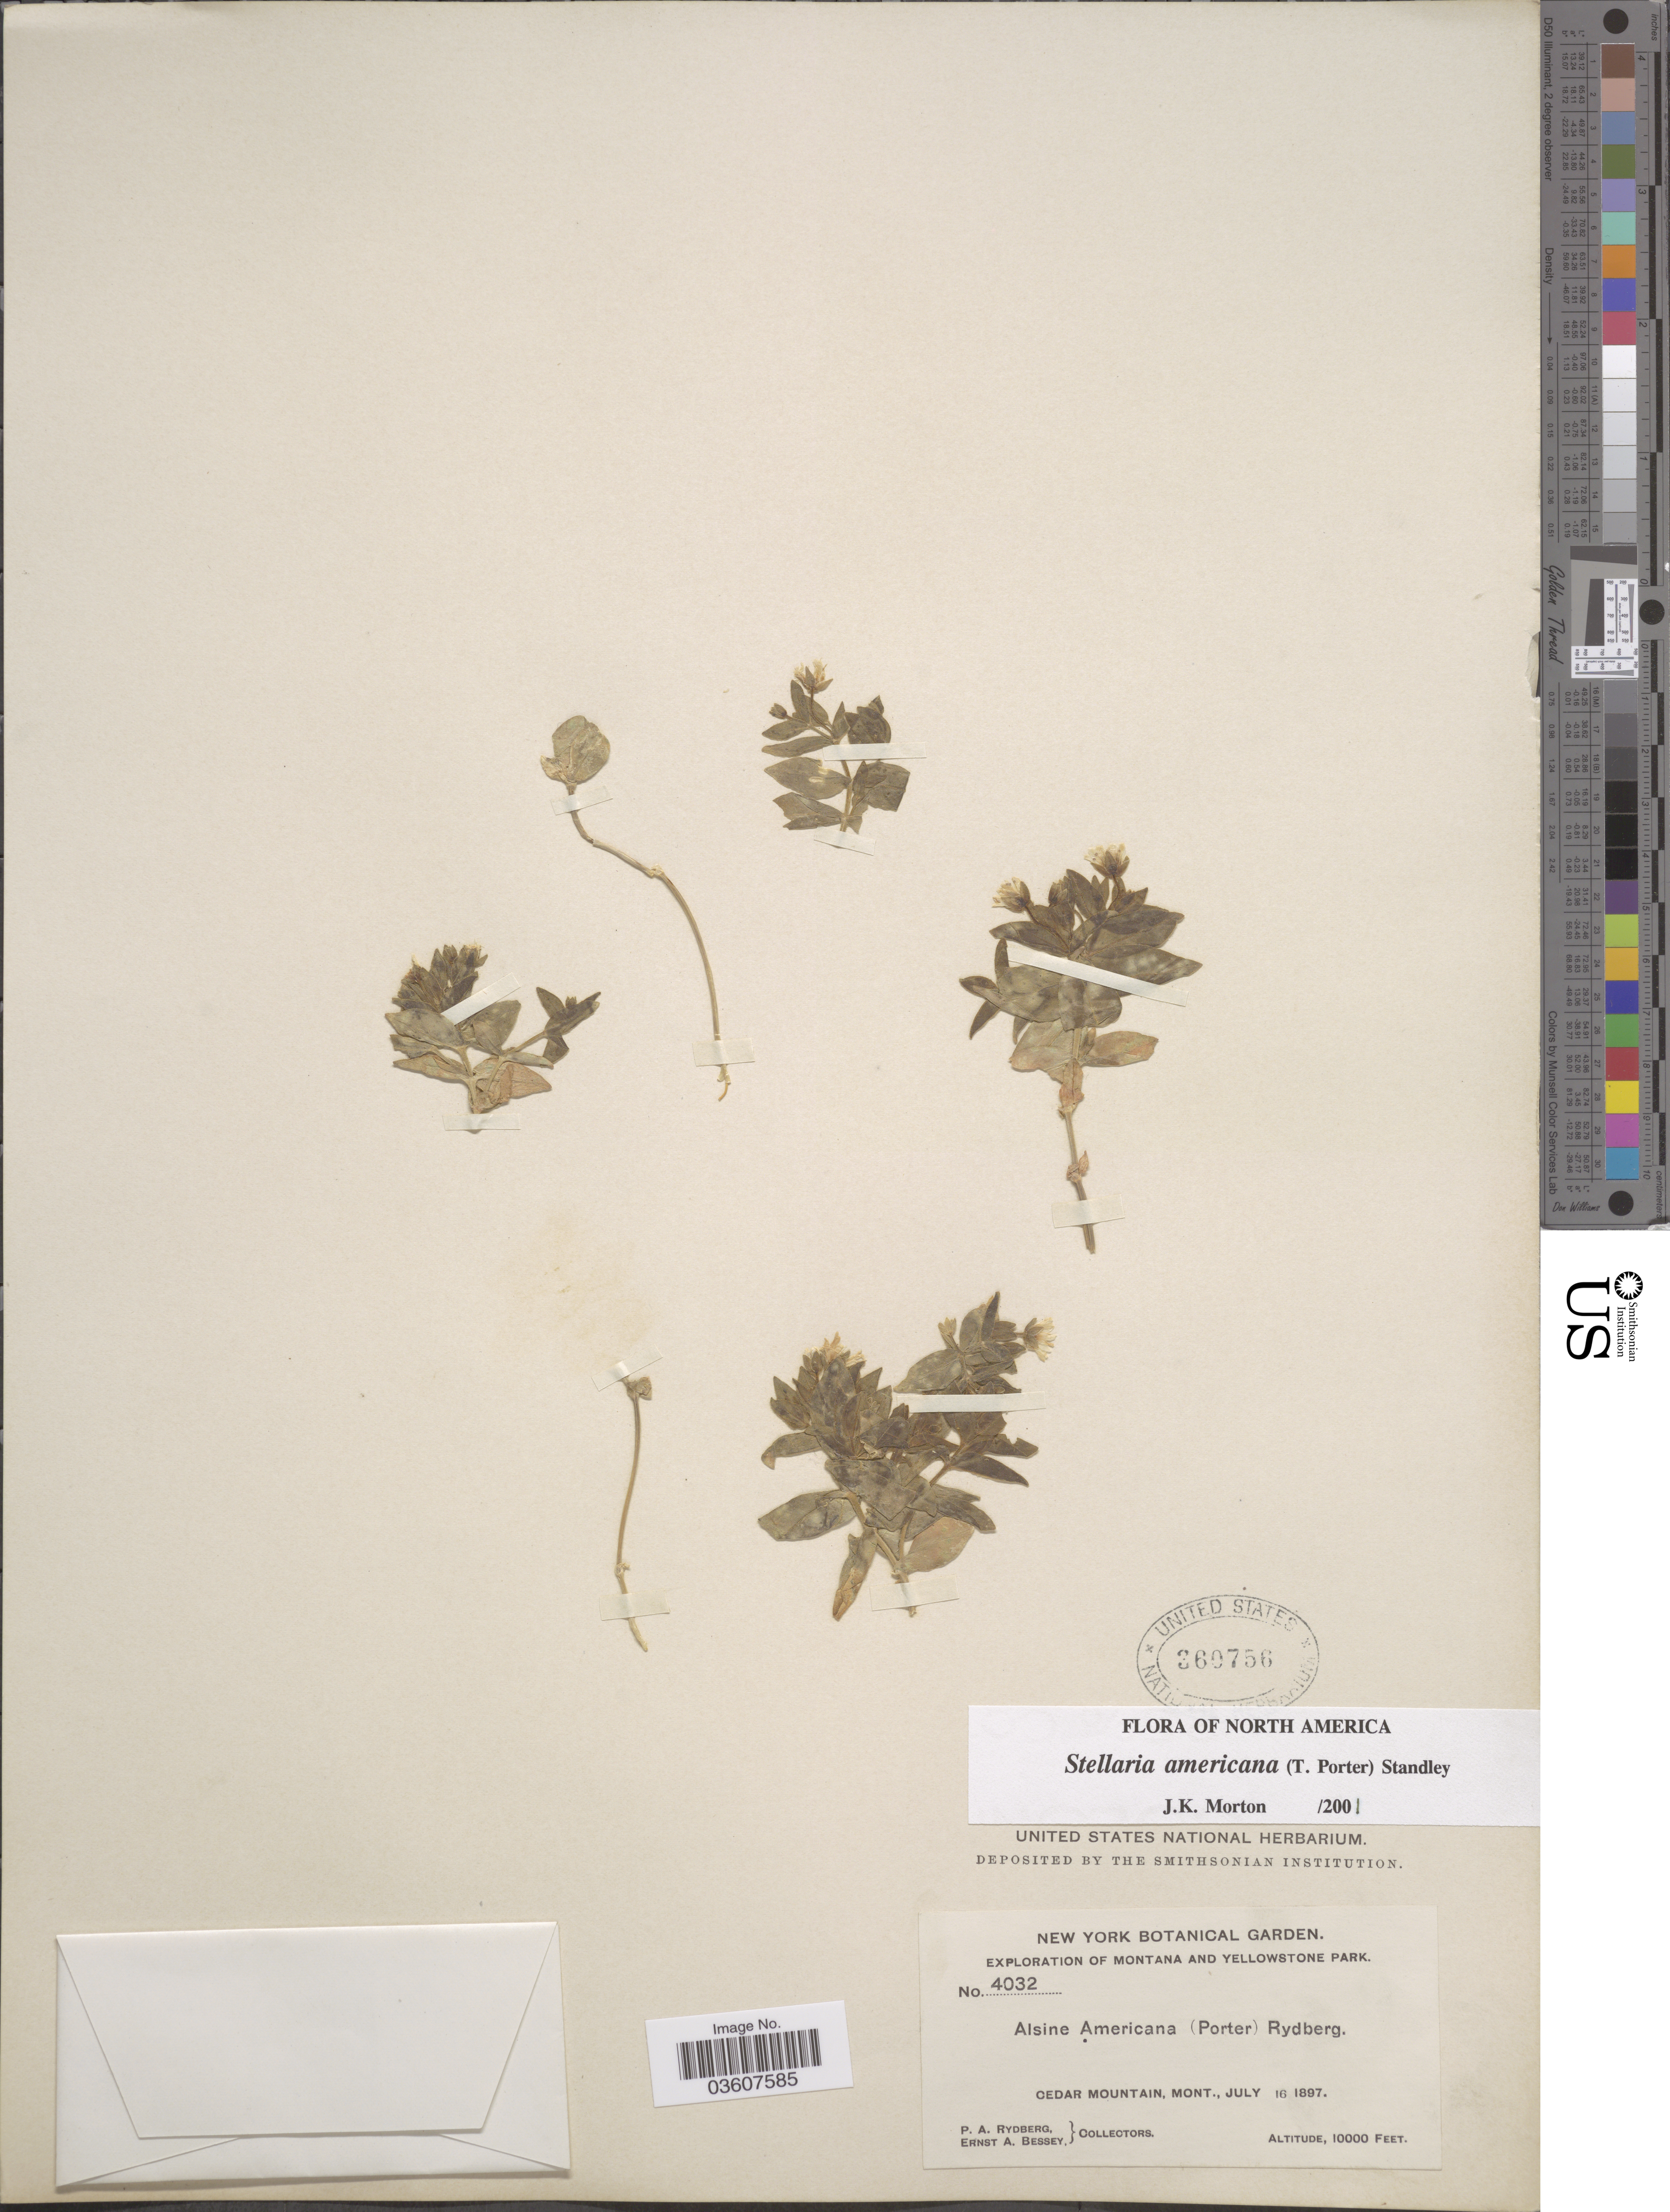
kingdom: Plantae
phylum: Tracheophyta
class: Magnoliopsida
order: Caryophyllales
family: Caryophyllaceae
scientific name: Hesperostellaria americana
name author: (Porter ex B.L. Rob.) Gang Yao et al.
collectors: P. A. Rydberg & E. A. Bessey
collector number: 4032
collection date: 1897-07-16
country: United States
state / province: Montana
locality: Yellowstone Park. Cedar Mountain.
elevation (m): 3048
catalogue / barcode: US 360756